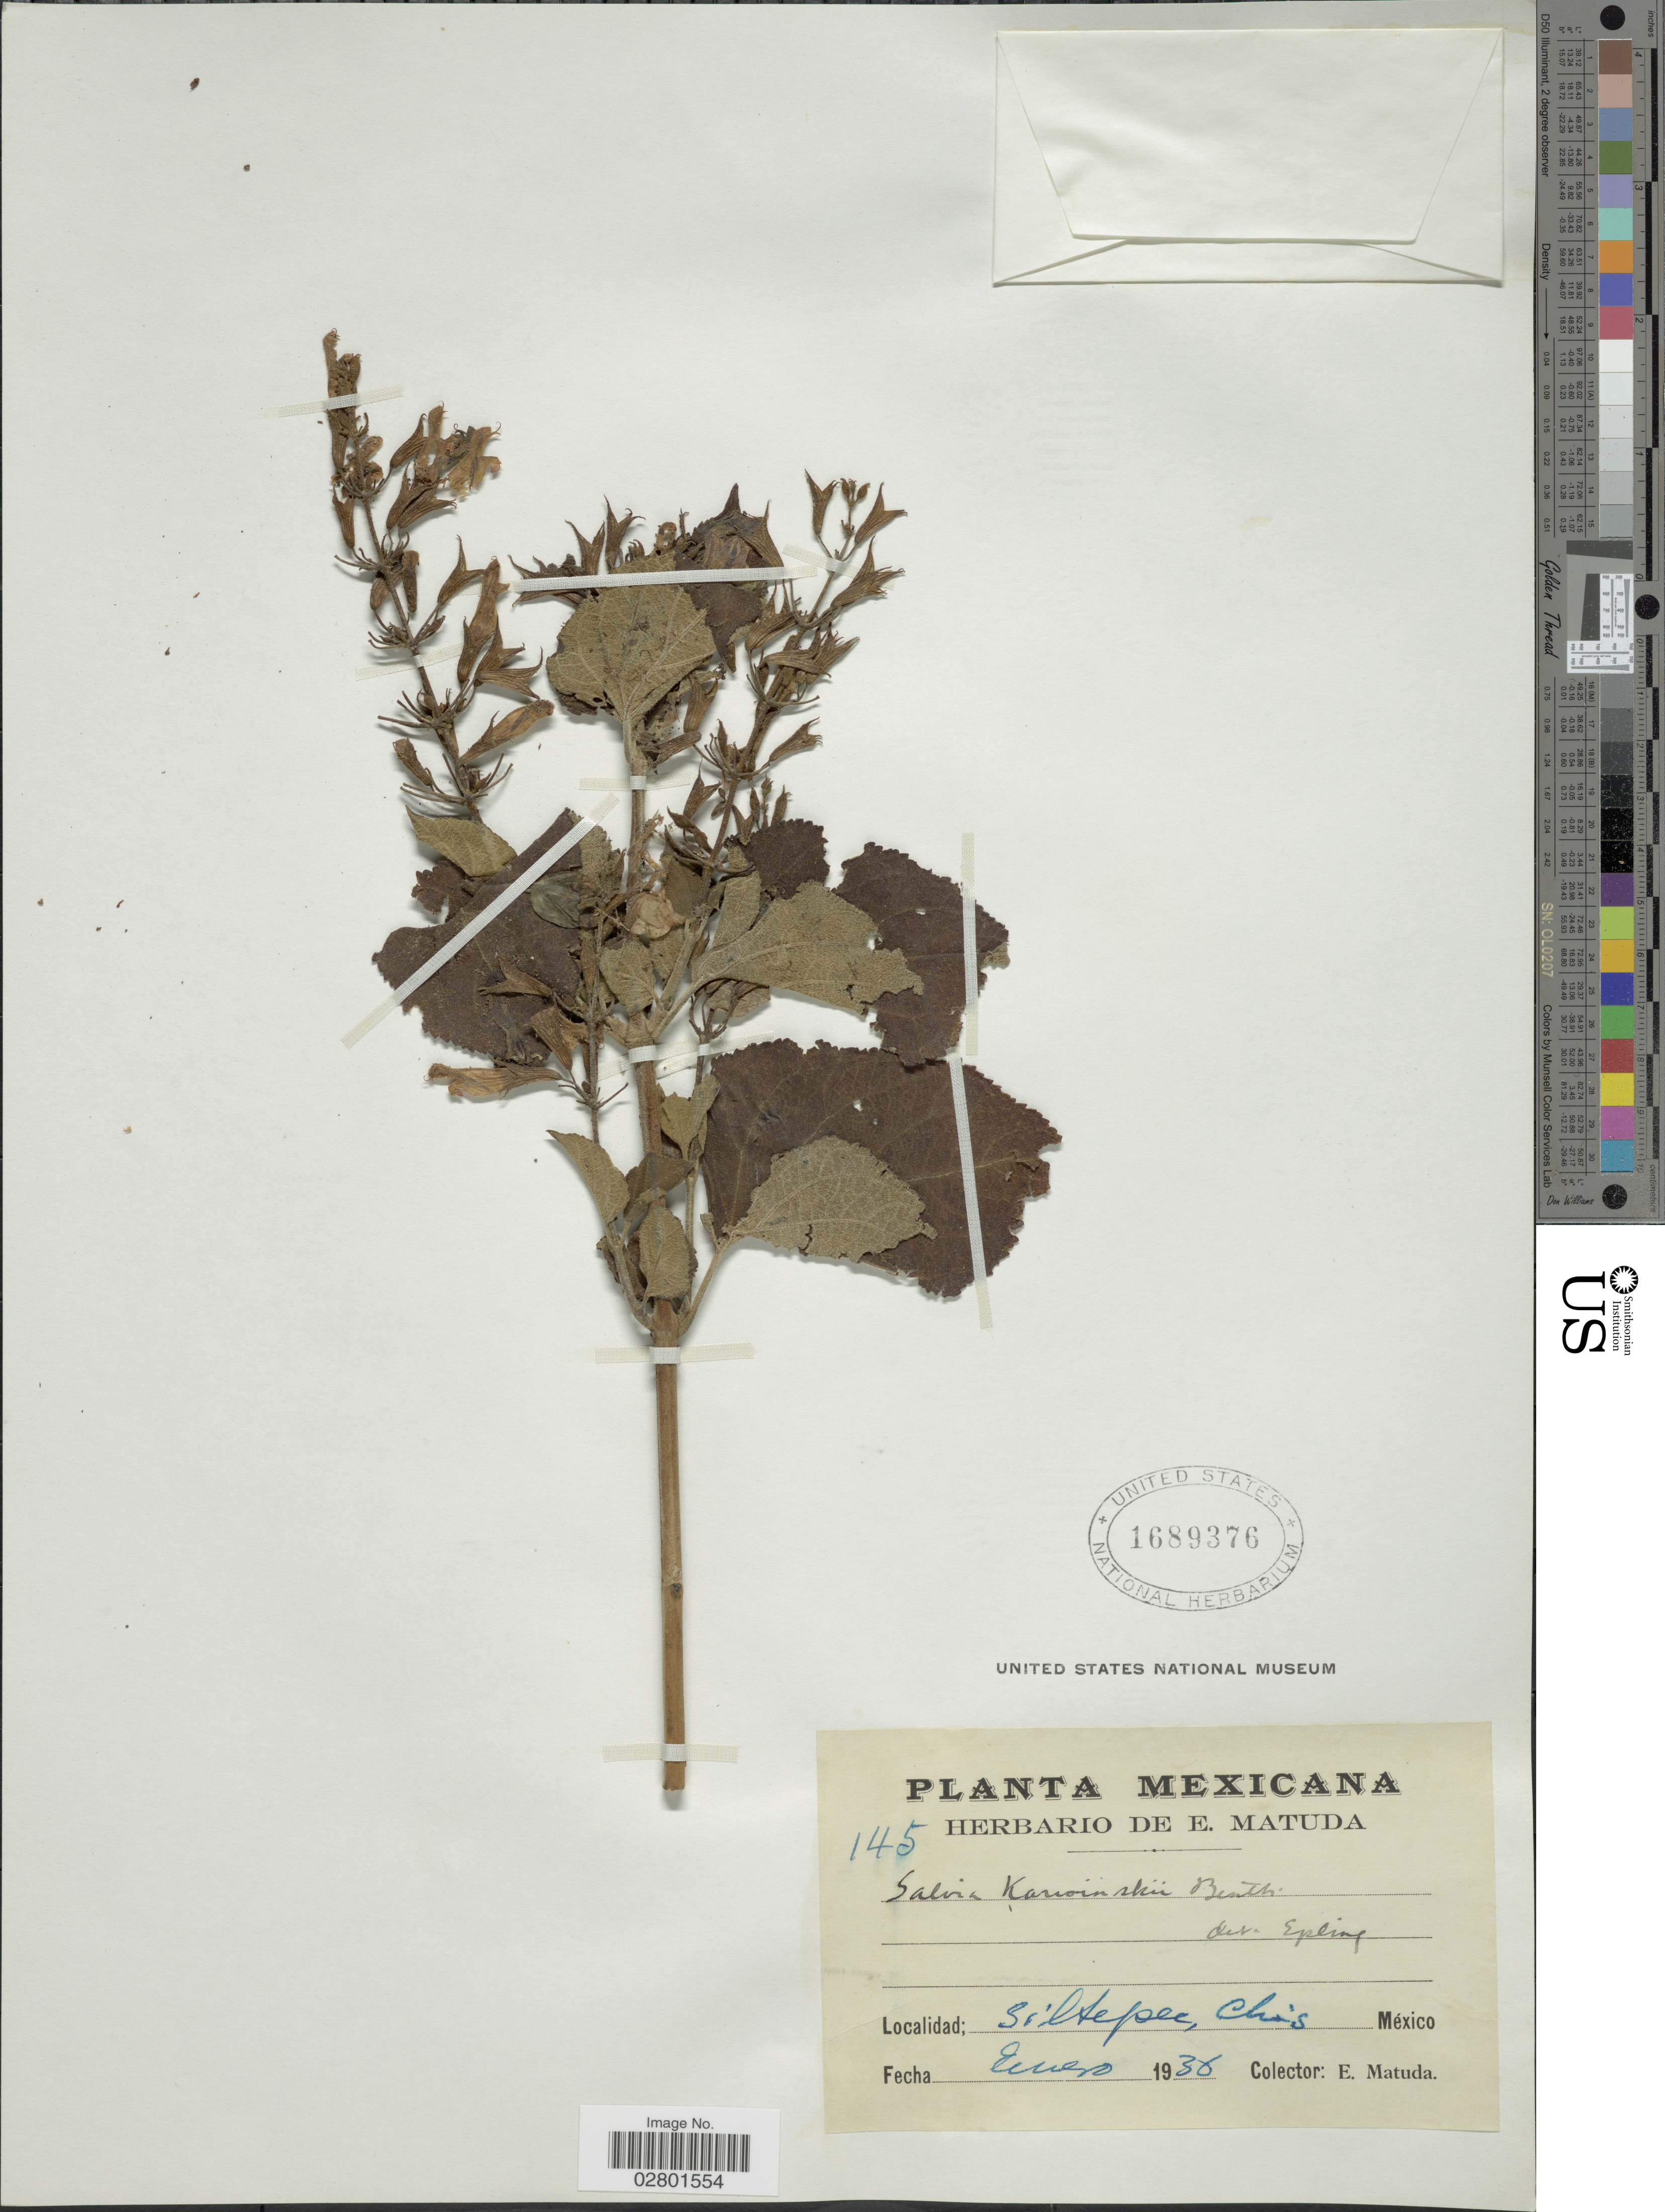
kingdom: Plantae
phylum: Tracheophyta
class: Magnoliopsida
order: Lamiales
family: Lamiaceae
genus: Salvia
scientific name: Salvia karwinskii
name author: Benth.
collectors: E. Matuda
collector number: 145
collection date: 1936-01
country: Mexico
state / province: Chiapas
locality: Siltepec.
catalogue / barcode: US 1689376